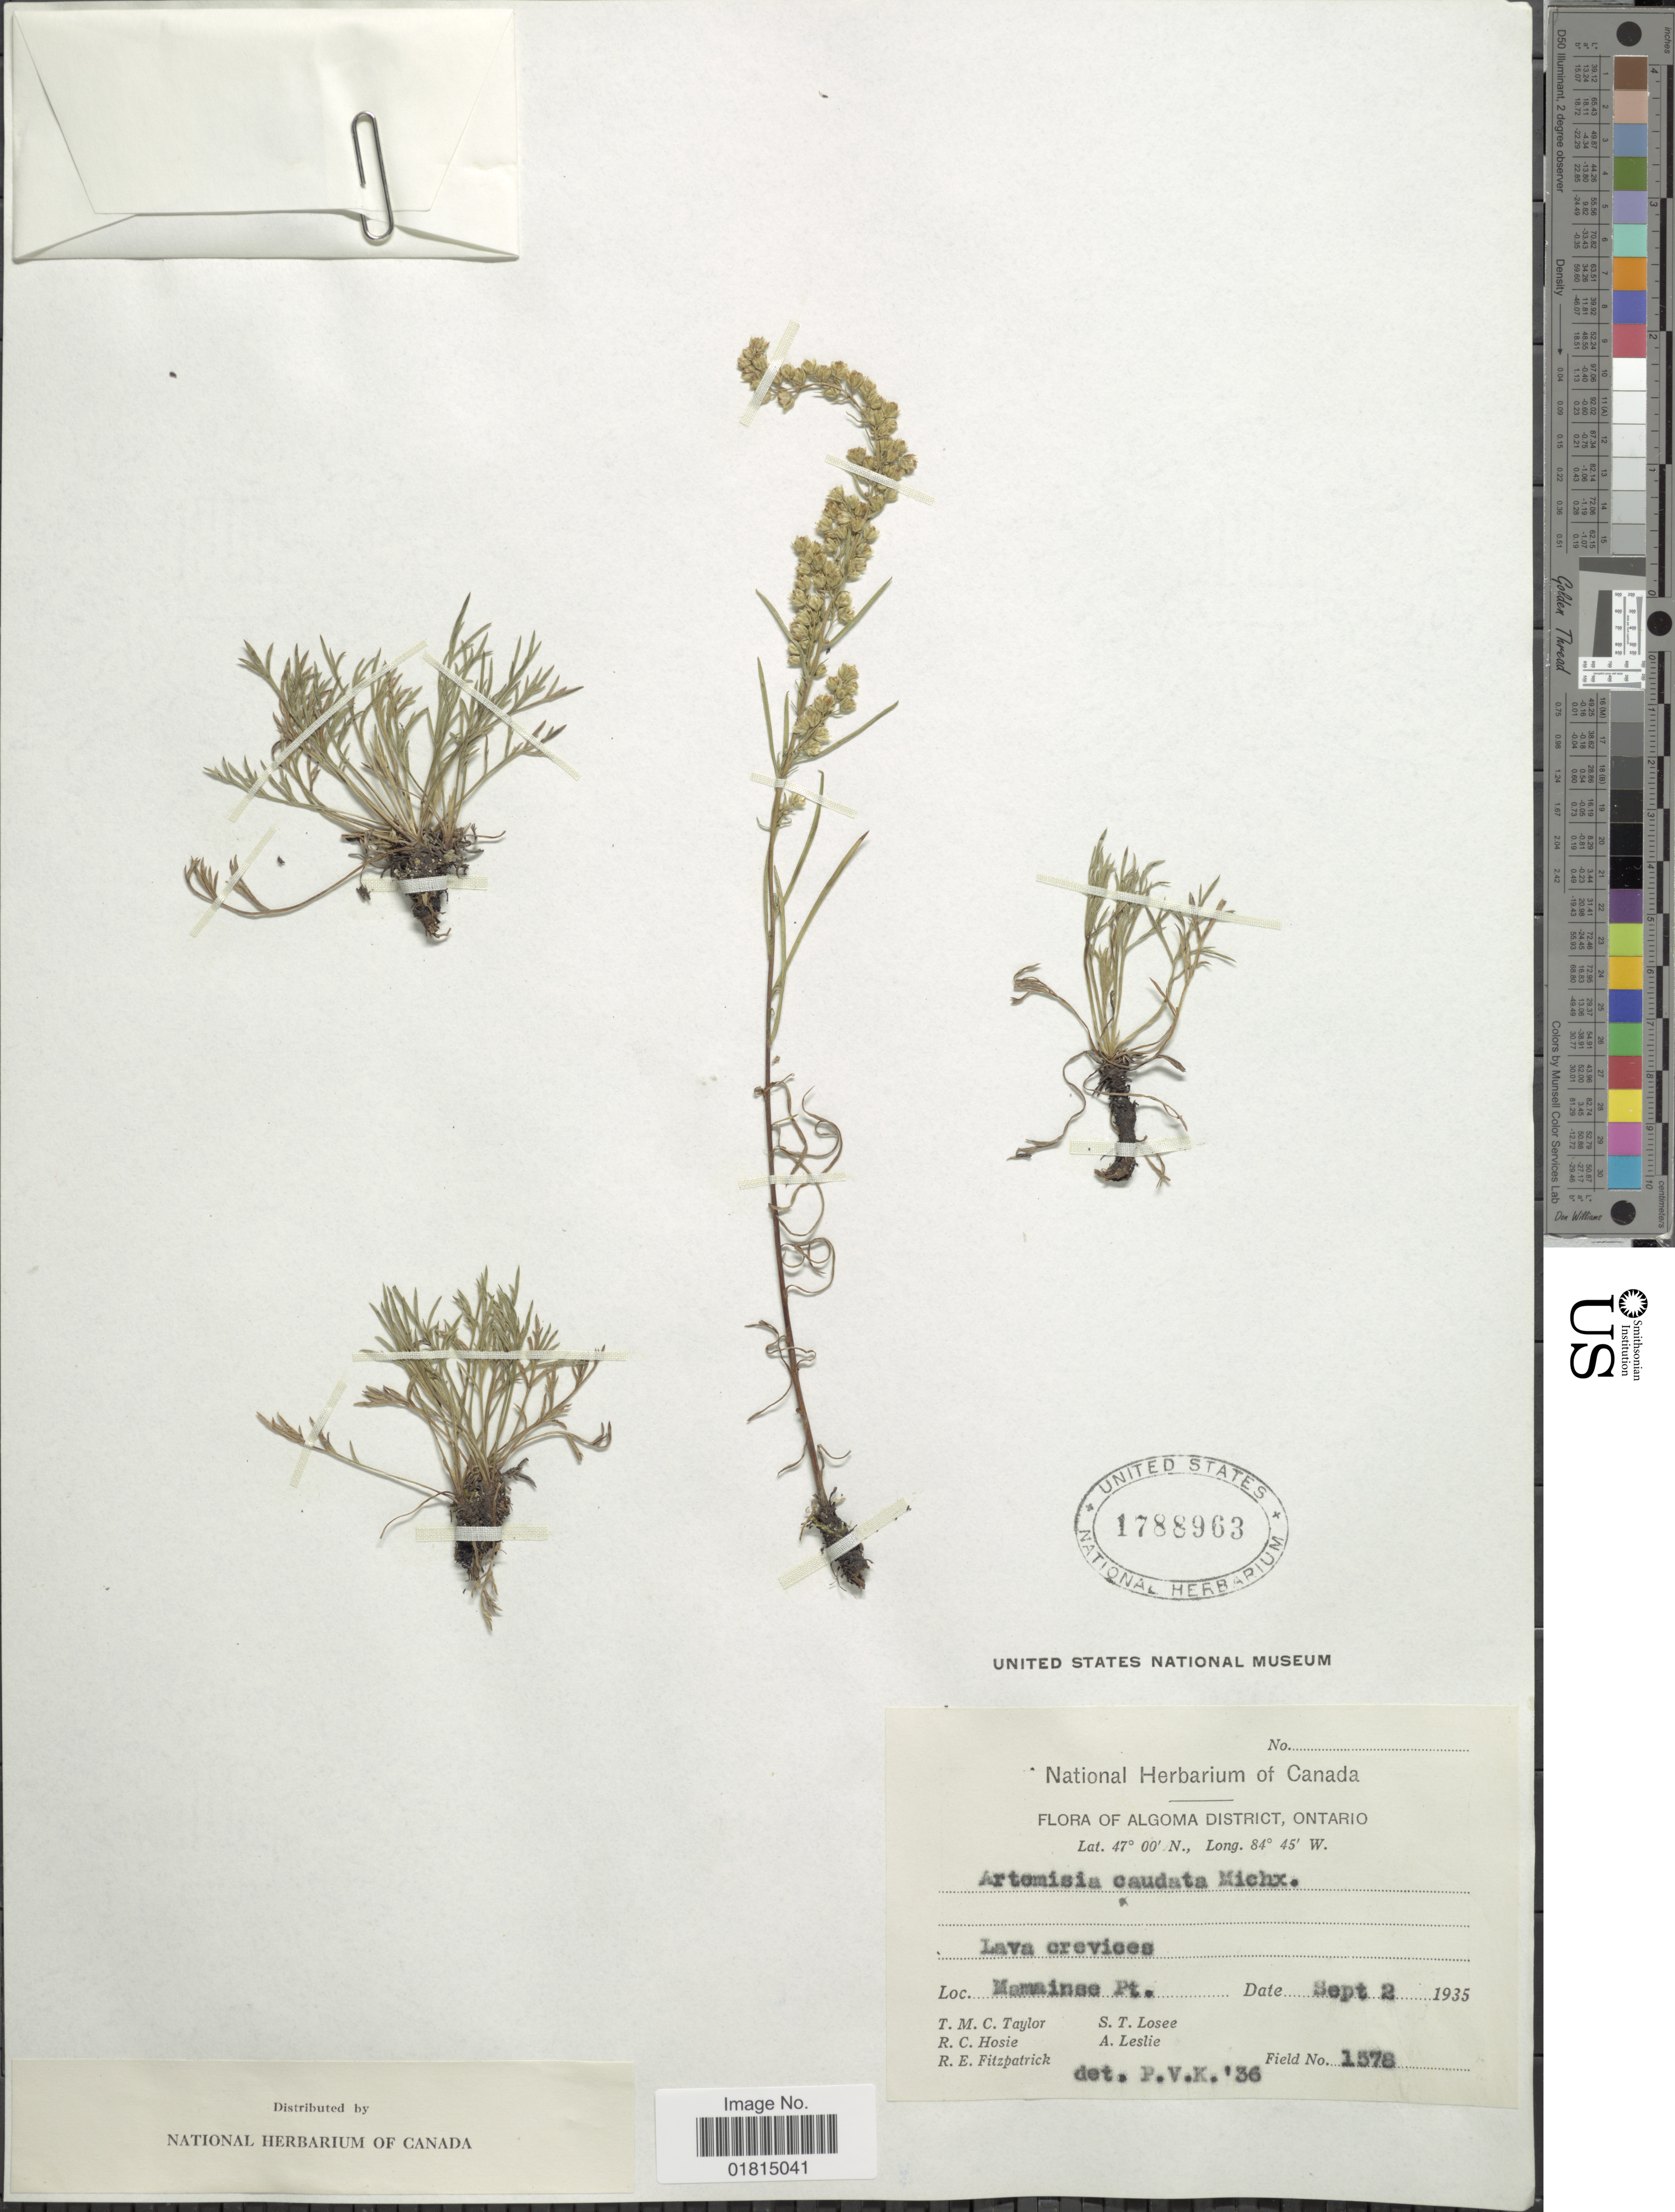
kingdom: Plantae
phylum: Tracheophyta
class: Magnoliopsida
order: Asterales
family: Asteraceae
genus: Artemisia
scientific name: Artemisia caudata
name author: Michx.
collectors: T. M. C. Taylor, R. Hosie, R. Fitzpatrick, S. Losee & A. Leslie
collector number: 1578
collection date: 1935-09-02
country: Canada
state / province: Ontario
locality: Algoma District, Ontario. Lava crevices. Memainse Pt.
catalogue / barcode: US 1788963